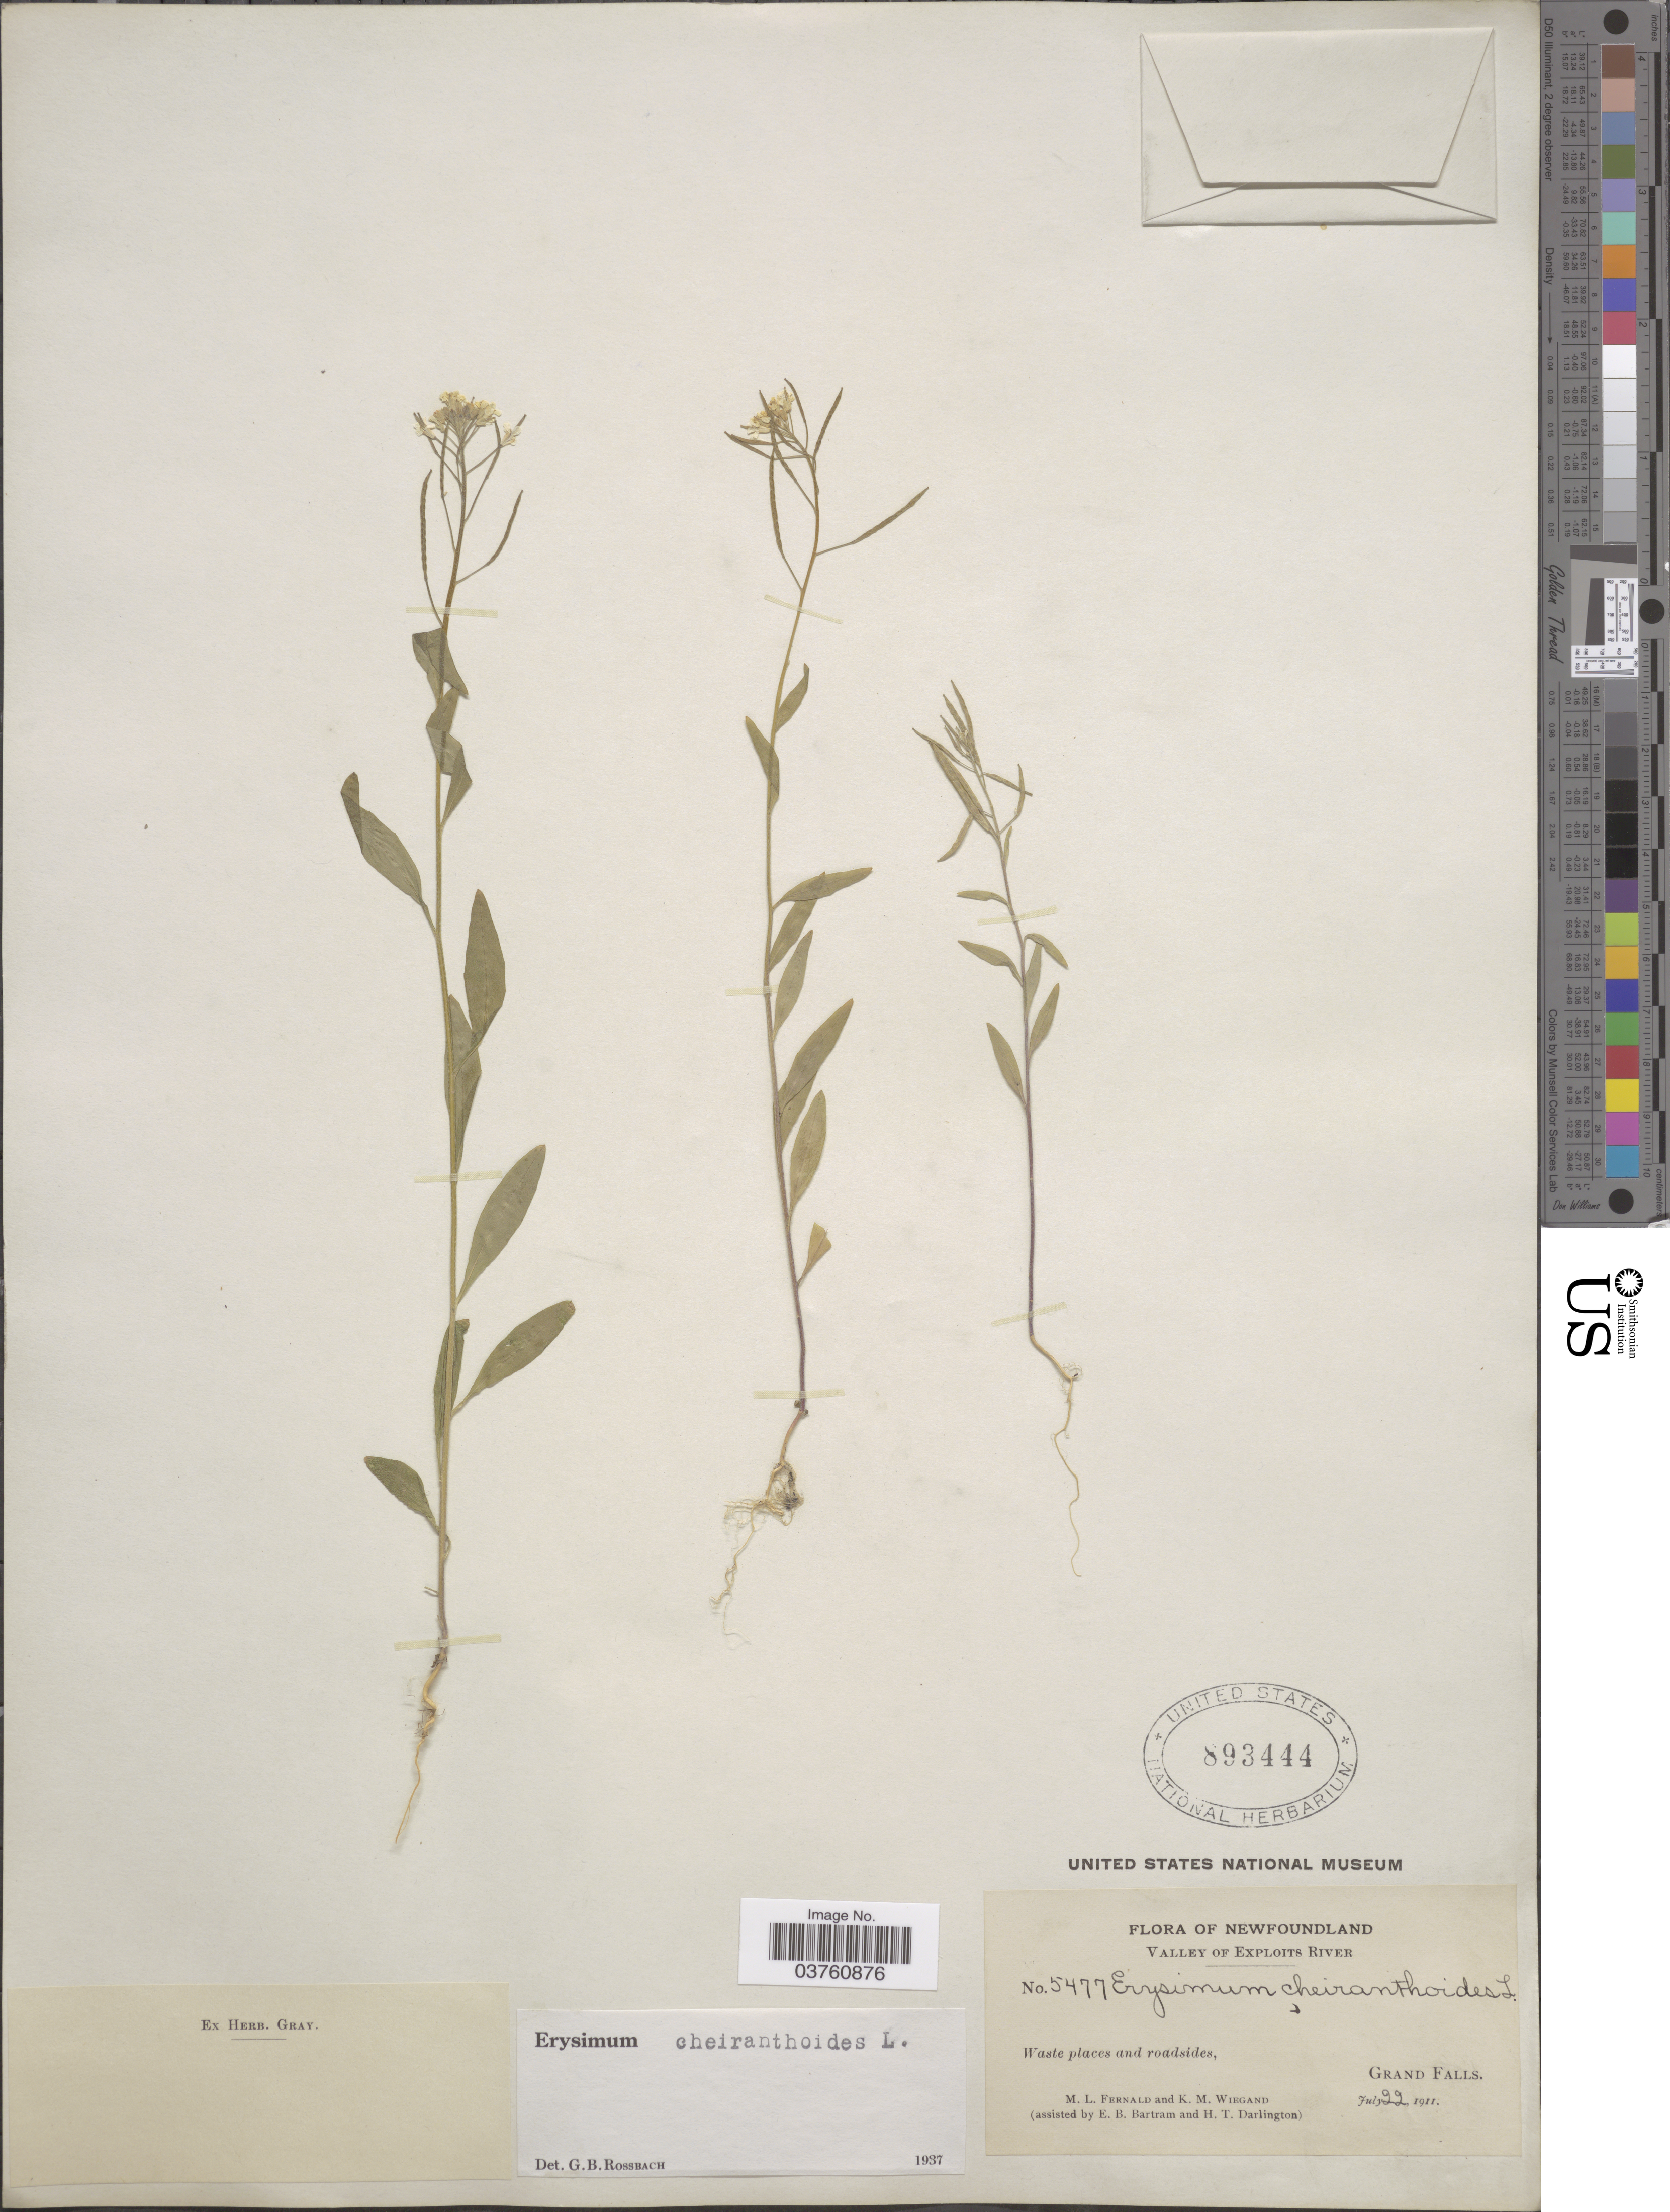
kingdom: Plantae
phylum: Tracheophyta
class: Magnoliopsida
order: Brassicales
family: Brassicaceae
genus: Erysimum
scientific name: Erysimum cheiranthoides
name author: L.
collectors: M. L. Fernald, K. M. Wiegand, E. B. Bartram & H. Darlington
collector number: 5477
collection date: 1911-07-22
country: Canada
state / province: Newfoundland and Labrador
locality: Valley of Exploits River. Waste places and roadsides, Grand Falls.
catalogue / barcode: US 893444